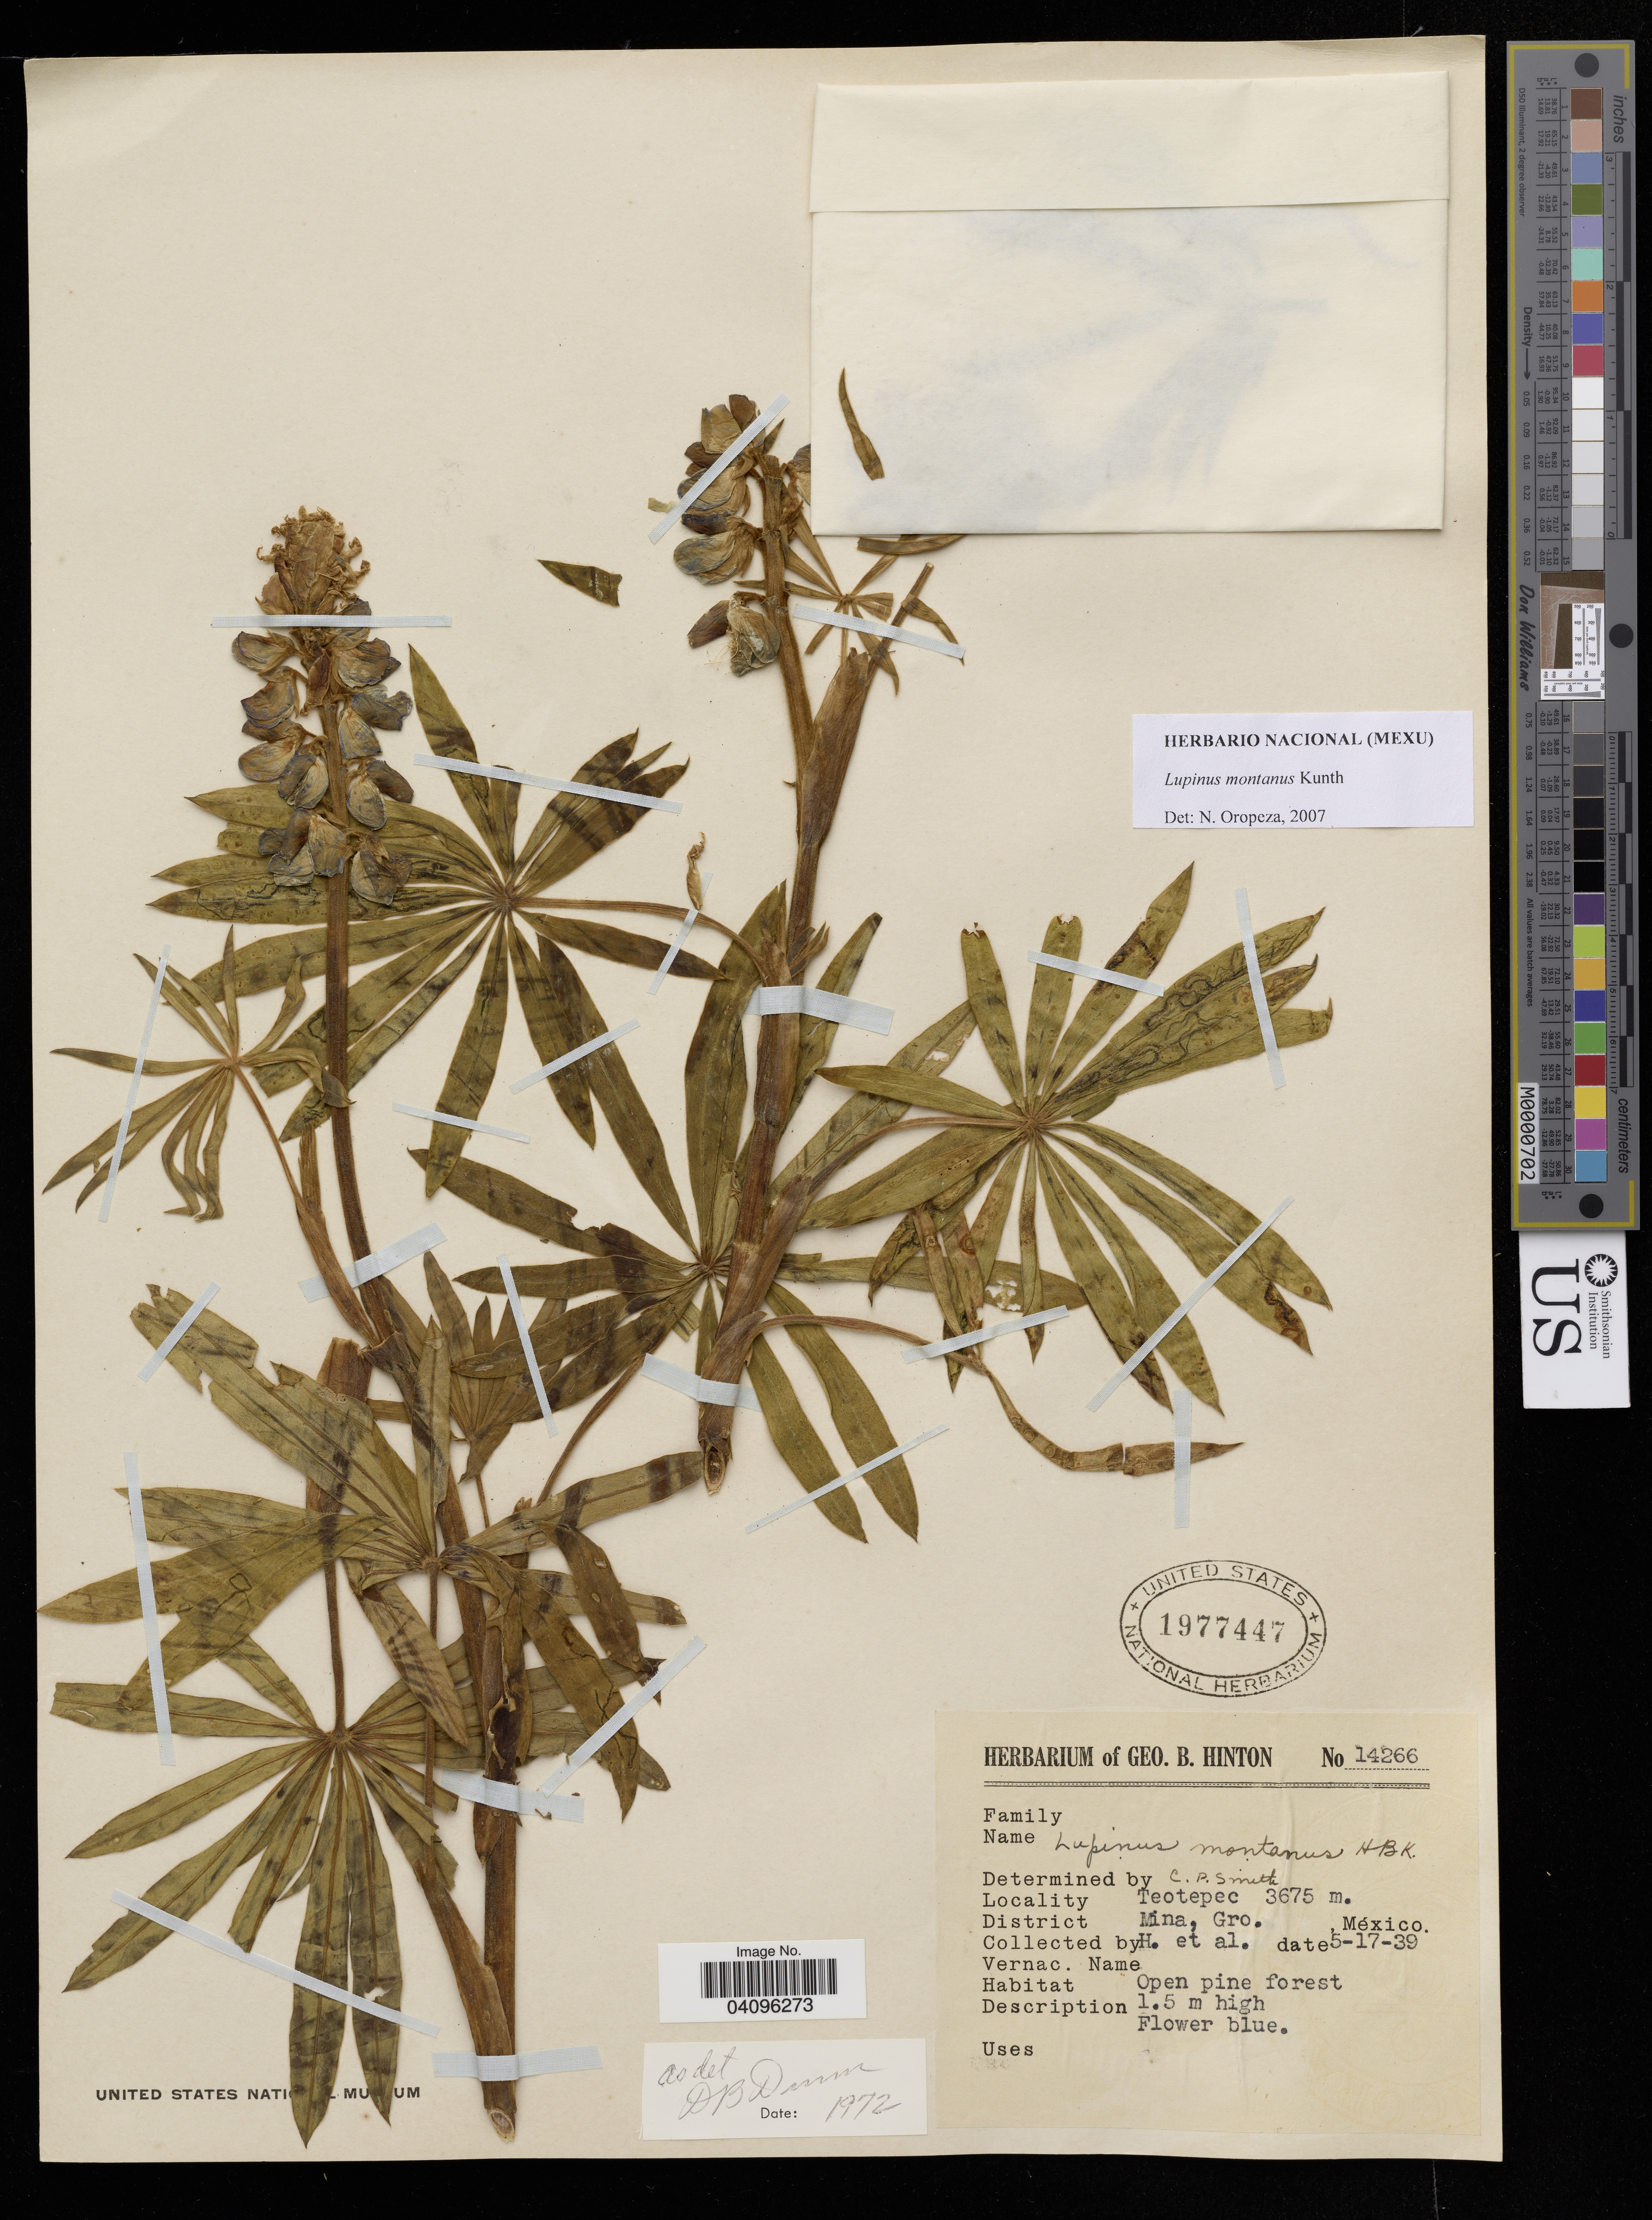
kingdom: Plantae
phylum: Tracheophyta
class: Magnoliopsida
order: Fabales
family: Fabaceae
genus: Lupinus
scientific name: Lupinus montanus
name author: Kunth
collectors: G. B. Hinton & et al.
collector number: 14266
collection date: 1939-05-17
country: Mexico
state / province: Guerrero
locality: Teotepec. Mina, Gro.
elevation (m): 3675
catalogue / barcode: US 1977447